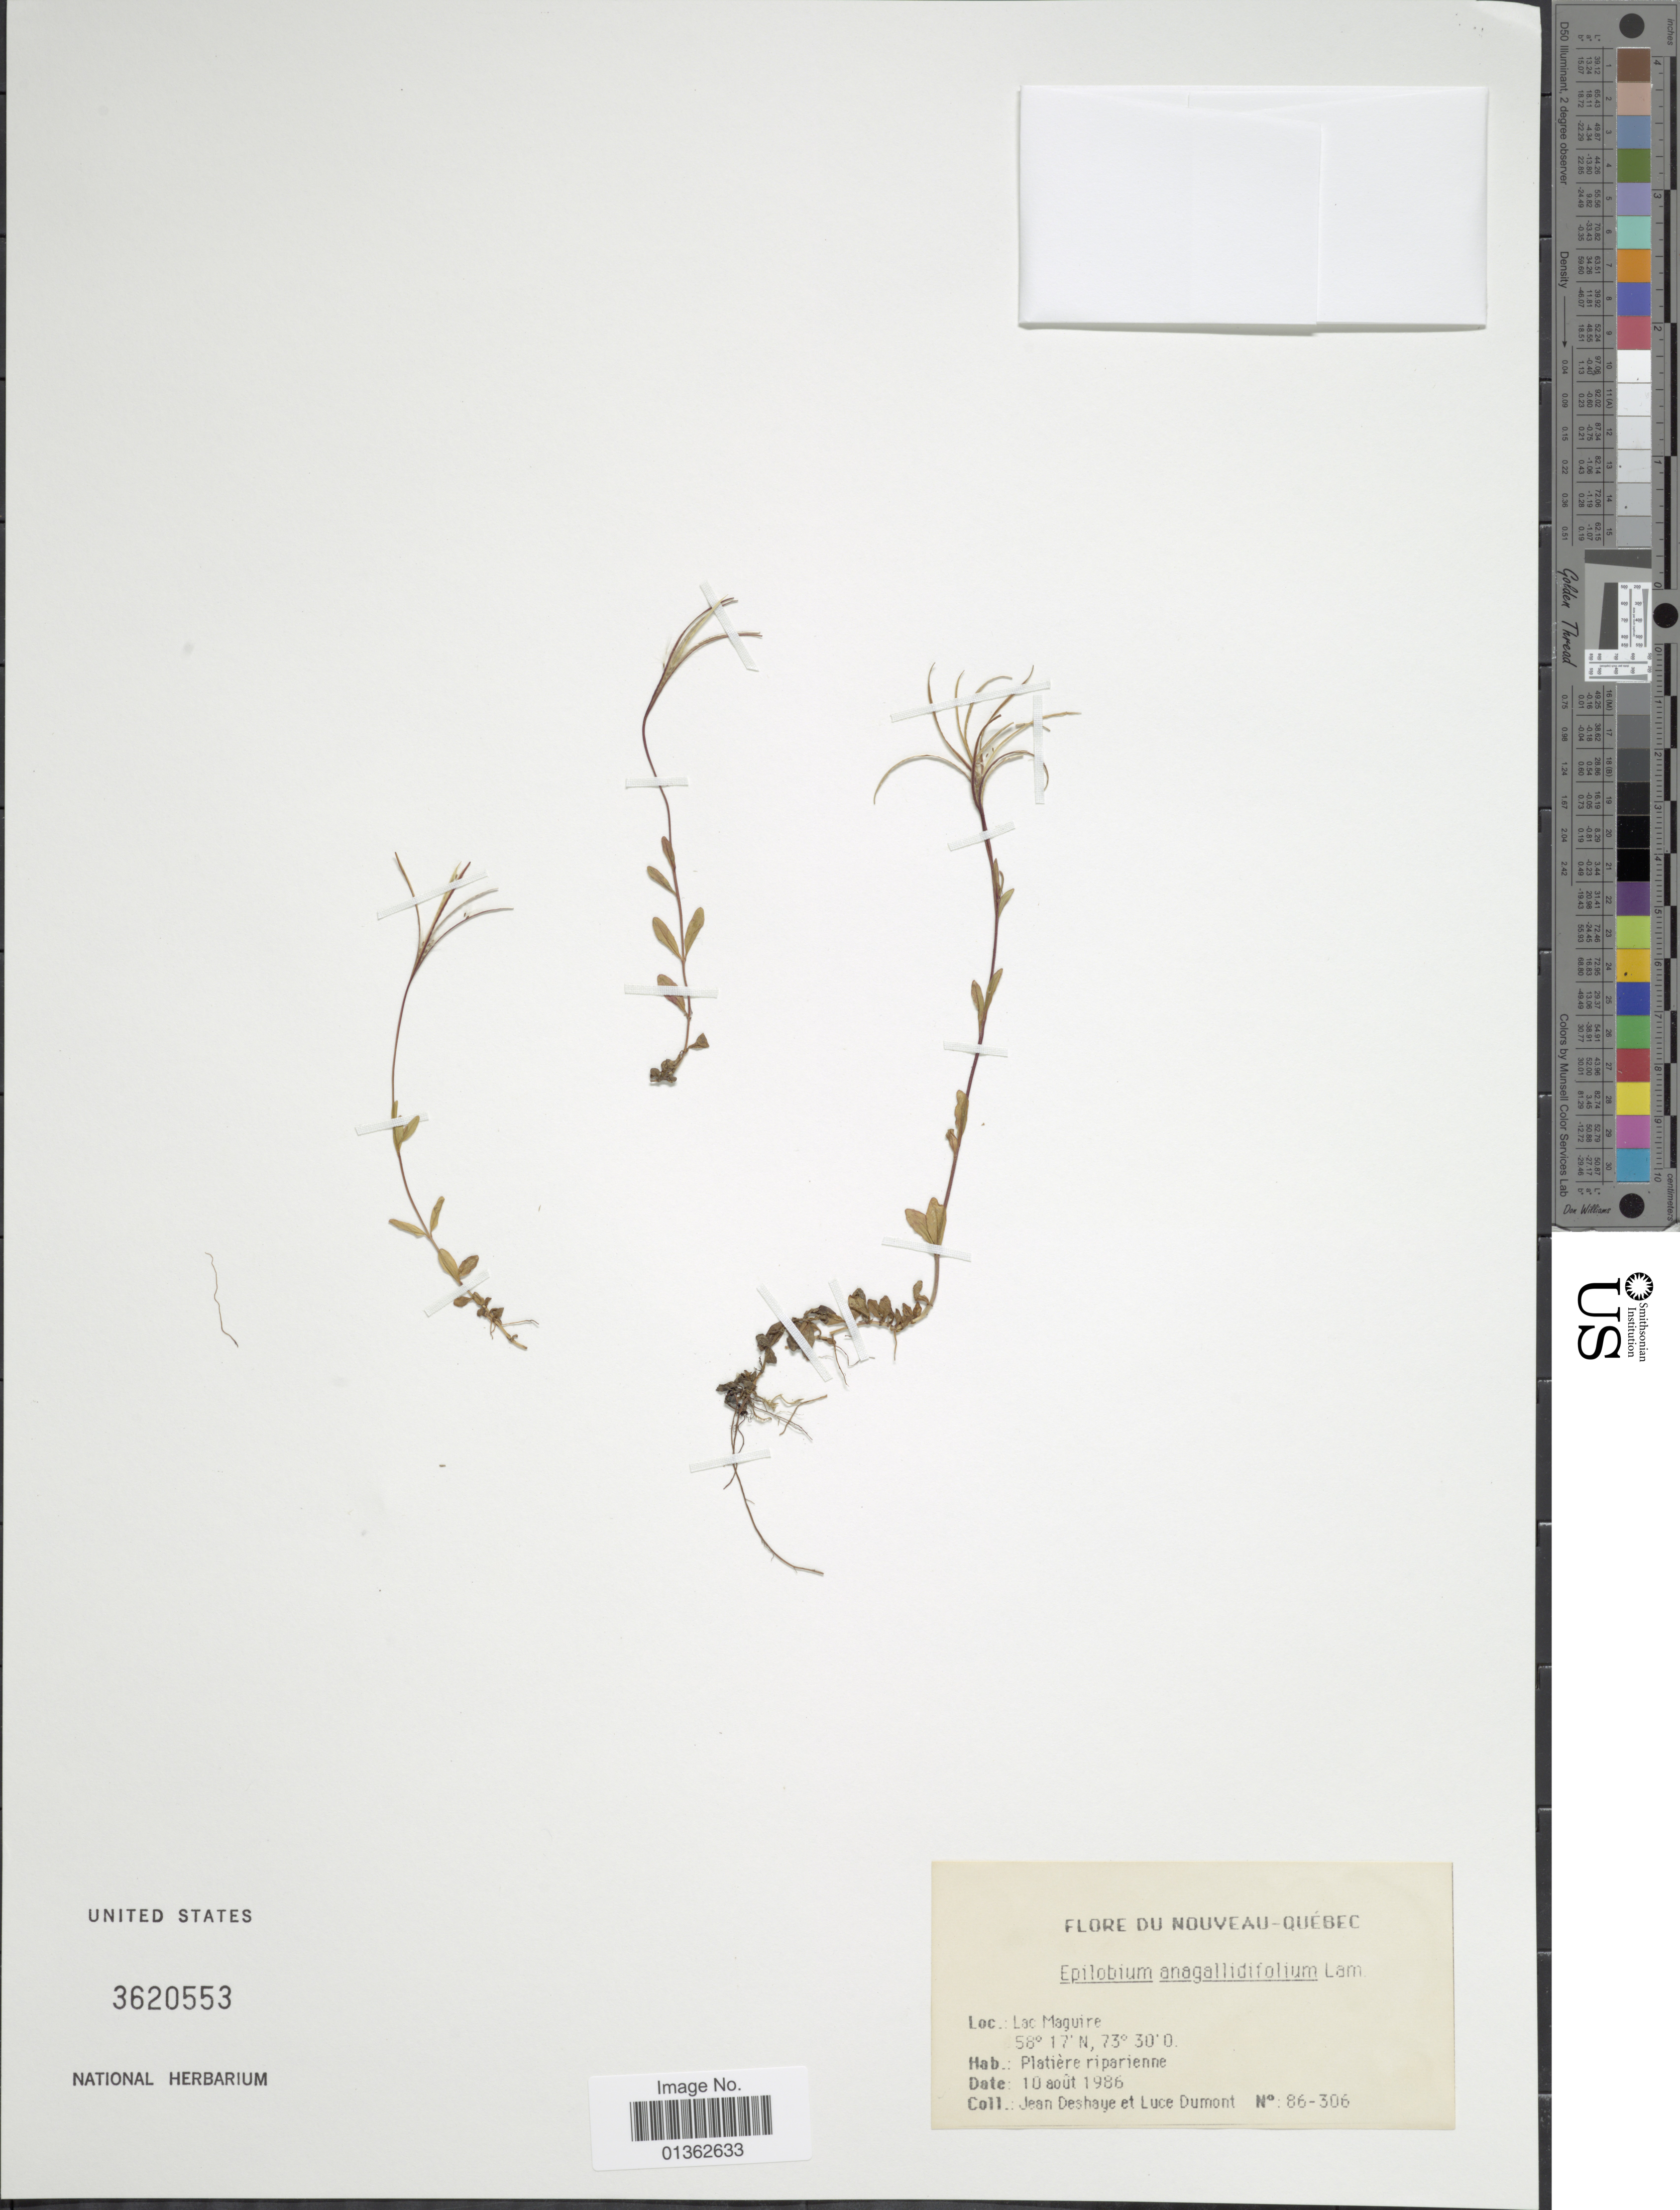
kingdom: Plantae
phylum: Tracheophyta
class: Magnoliopsida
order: Myrtales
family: Onagraceae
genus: Epilobium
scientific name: Epilobium anagallidifolium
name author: Lam.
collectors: J. Deshaye & L. Dumont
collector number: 86-306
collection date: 1986-08-10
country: Canada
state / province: Quebec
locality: Lac Maguire.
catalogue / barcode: US 3620553